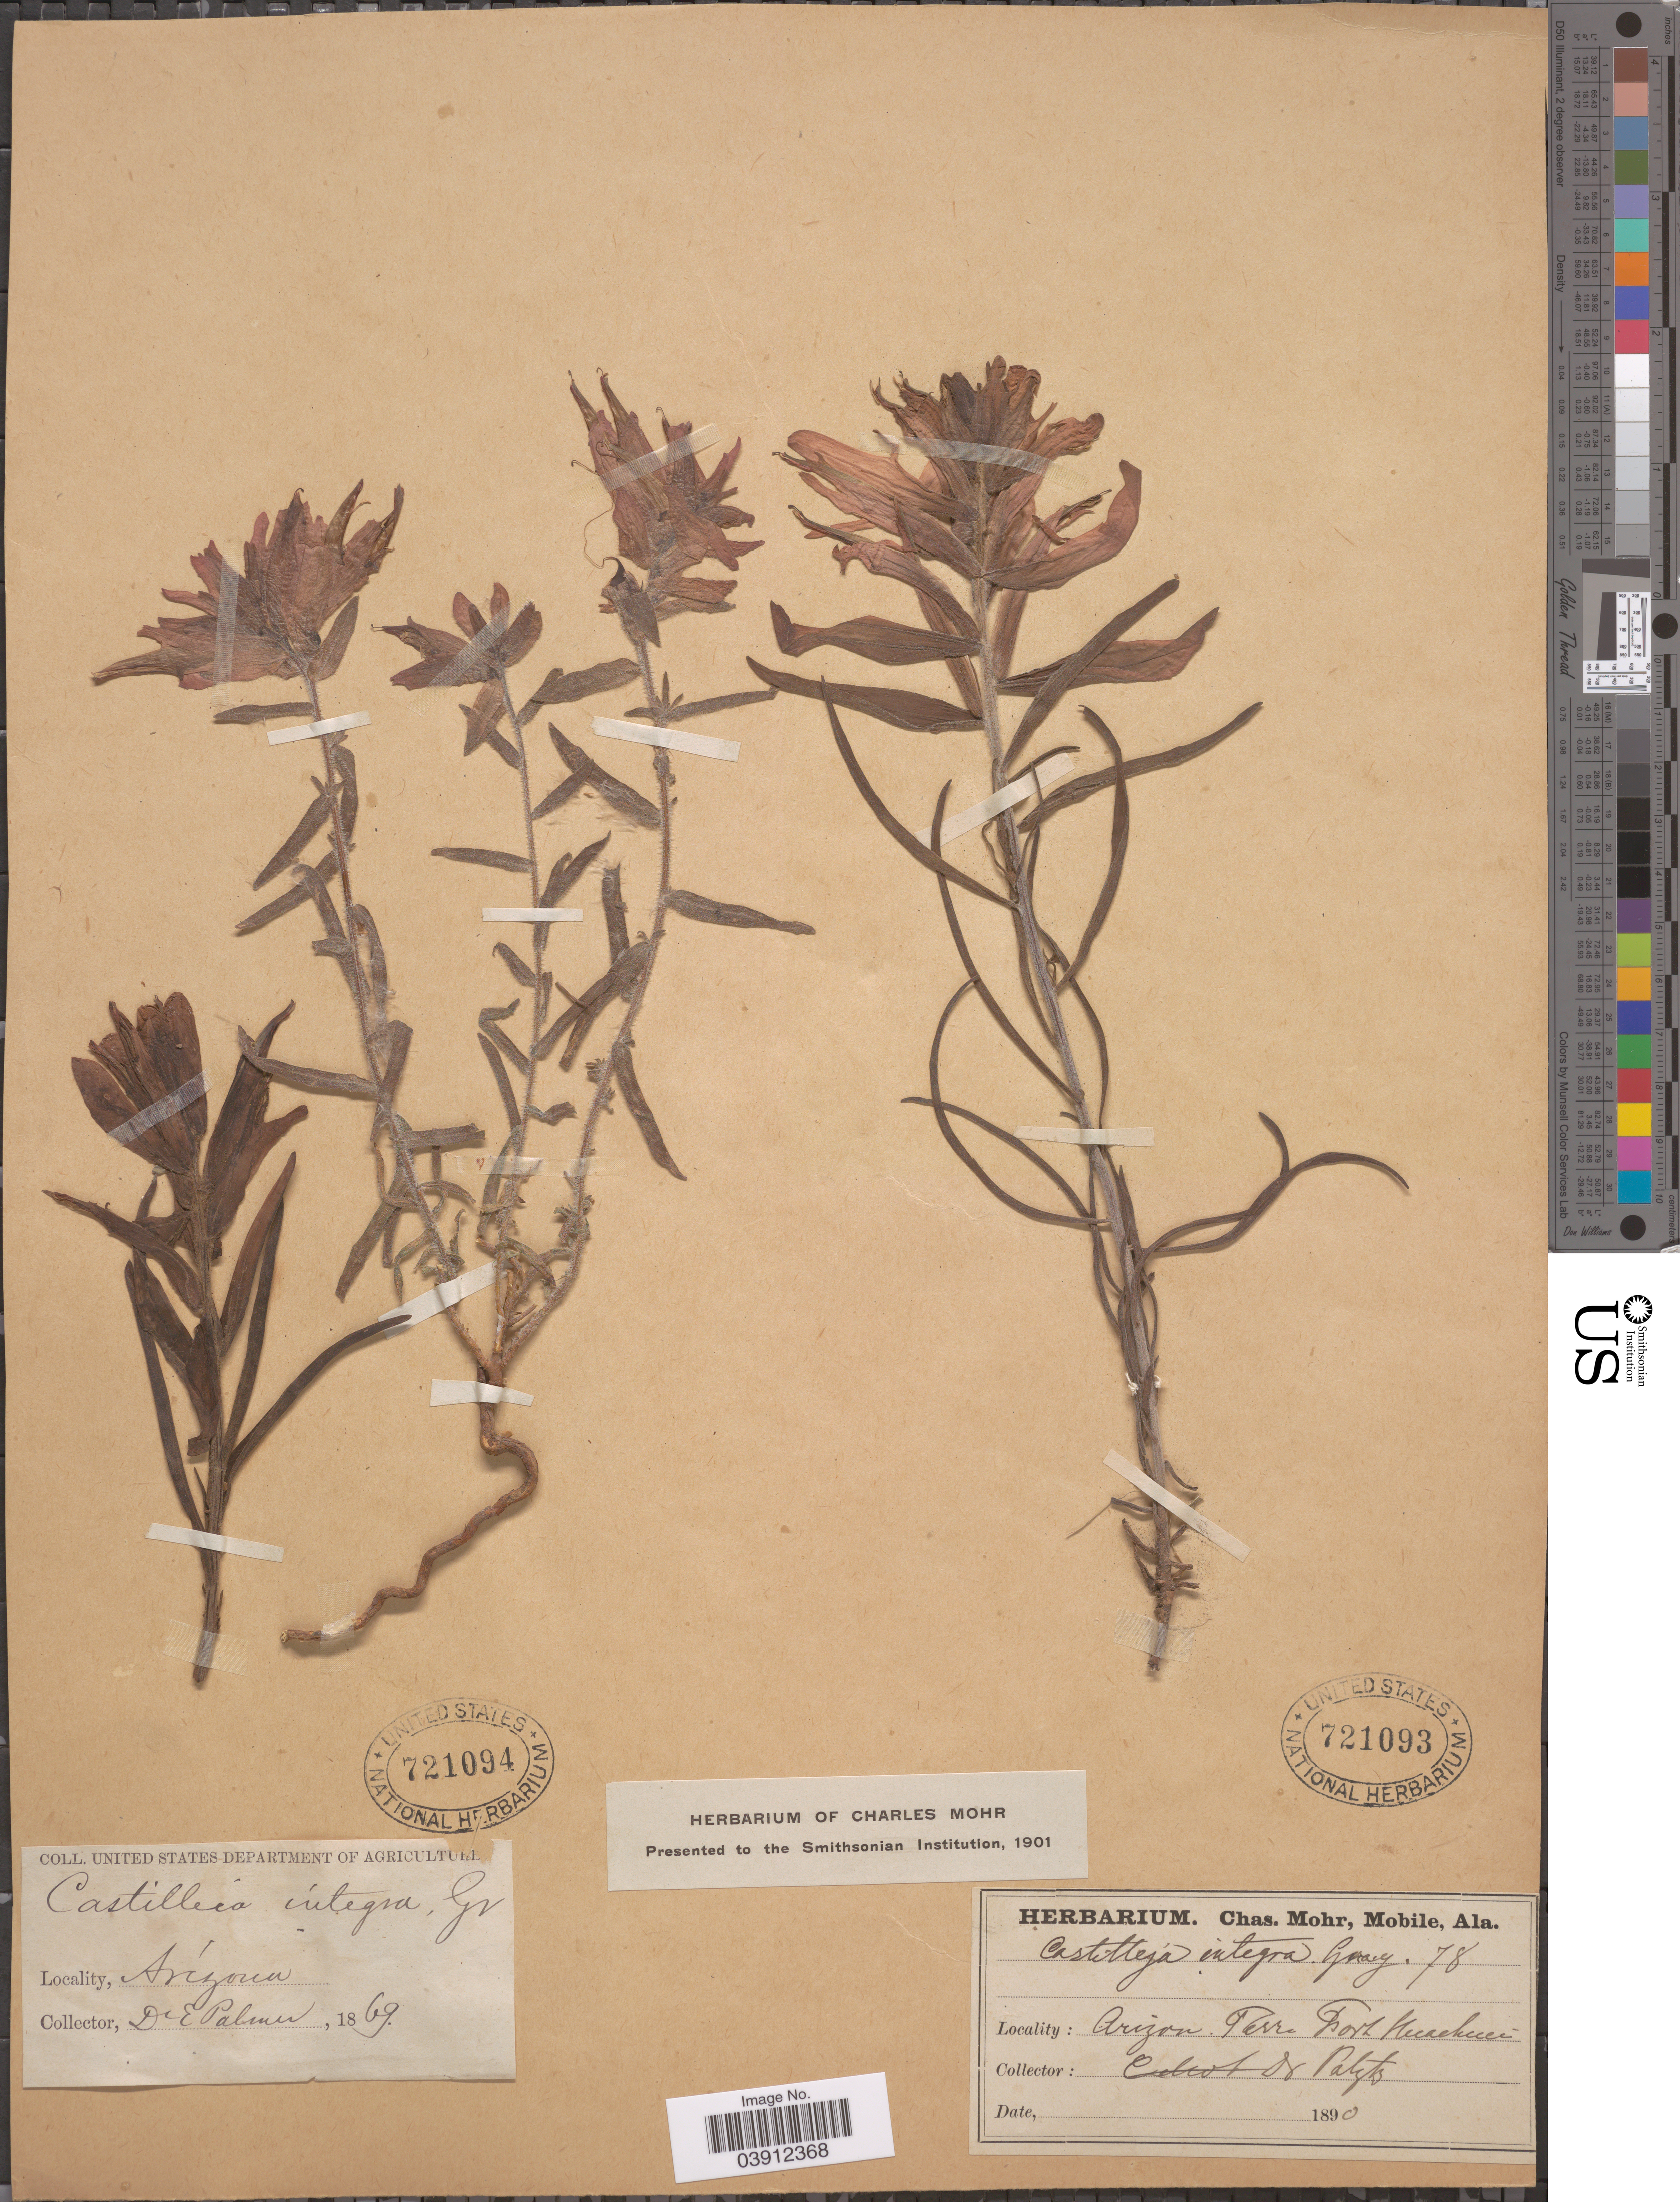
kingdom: Plantae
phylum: Tracheophyta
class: Magnoliopsida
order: Lamiales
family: Orobanchaceae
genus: Castilleja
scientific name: Castilleja integra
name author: A. Gray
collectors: E. Palmer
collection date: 1869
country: United States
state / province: Arizona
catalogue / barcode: US 721094